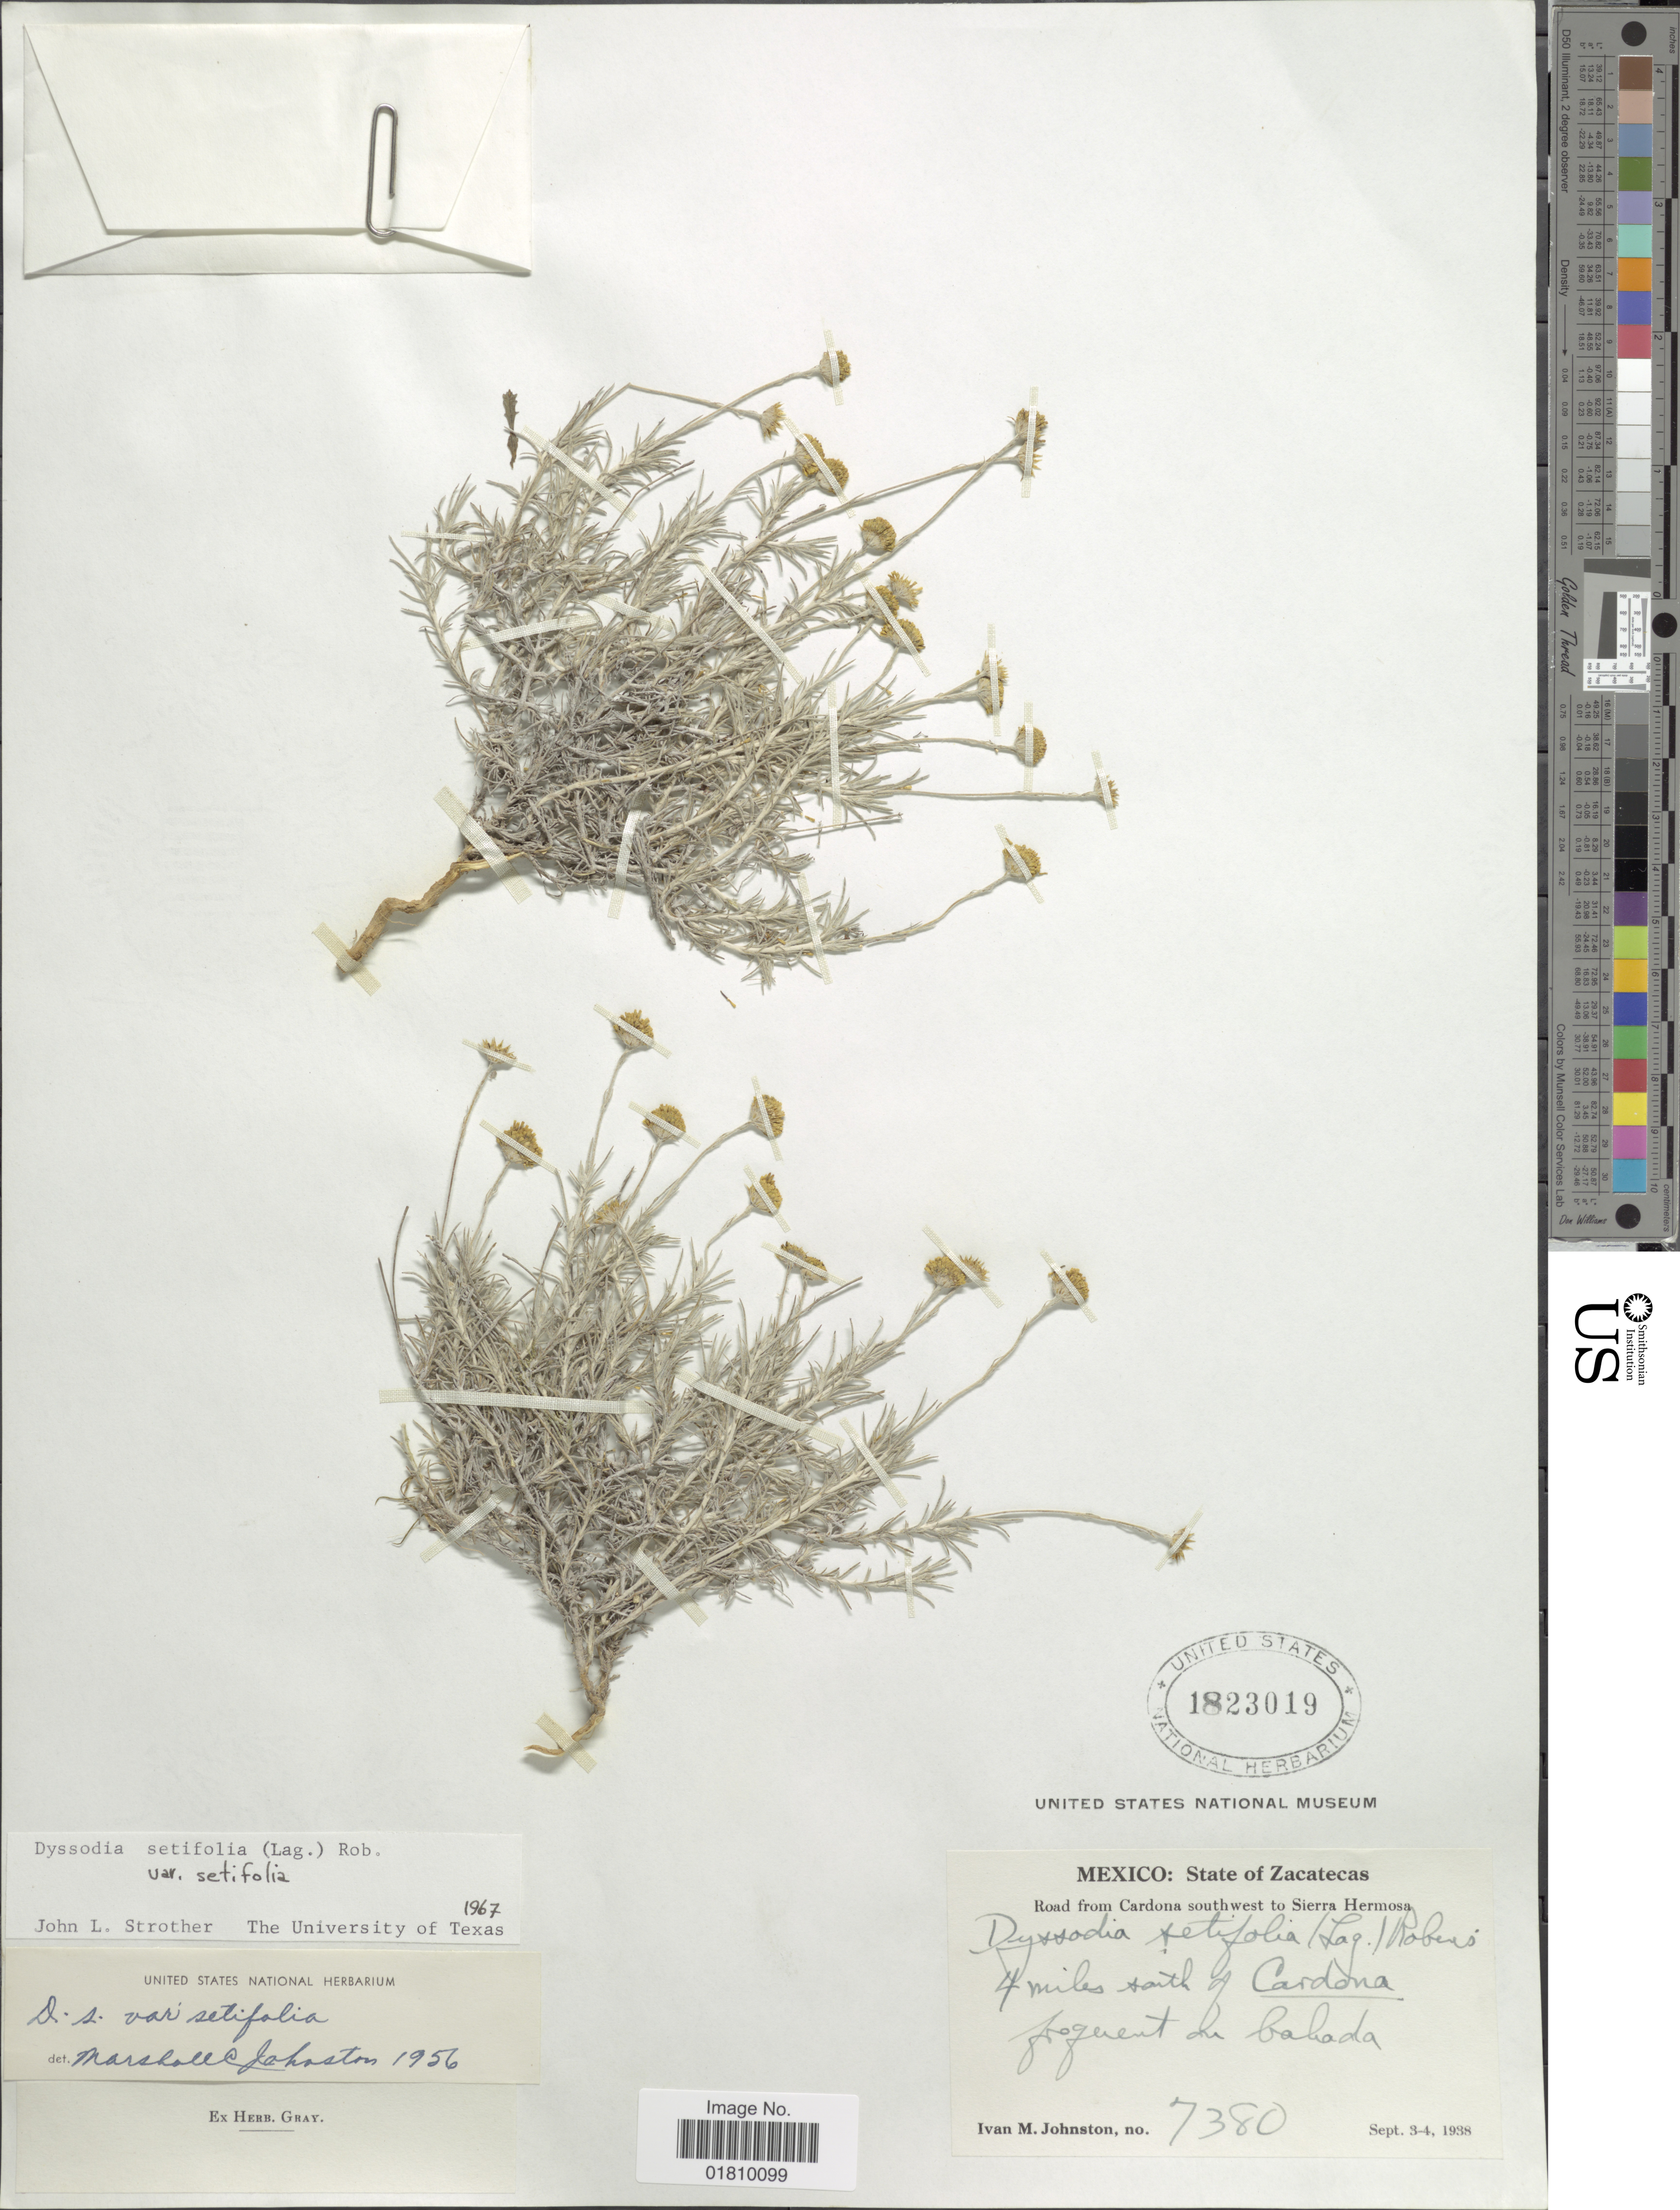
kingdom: Plantae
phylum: Tracheophyta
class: Magnoliopsida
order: Asterales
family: Asteraceae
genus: Thymophylla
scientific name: Thymophylla setifolia var. setifolia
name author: Lag.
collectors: I.M. Johnston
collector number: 7380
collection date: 1938-09-03/1938-09-04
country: Mexico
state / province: Zacatecas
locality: Road from Cardona southwest of Sierra Hermosa, 4 miles south of Cardona frequent de bahada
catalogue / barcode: US 1823019